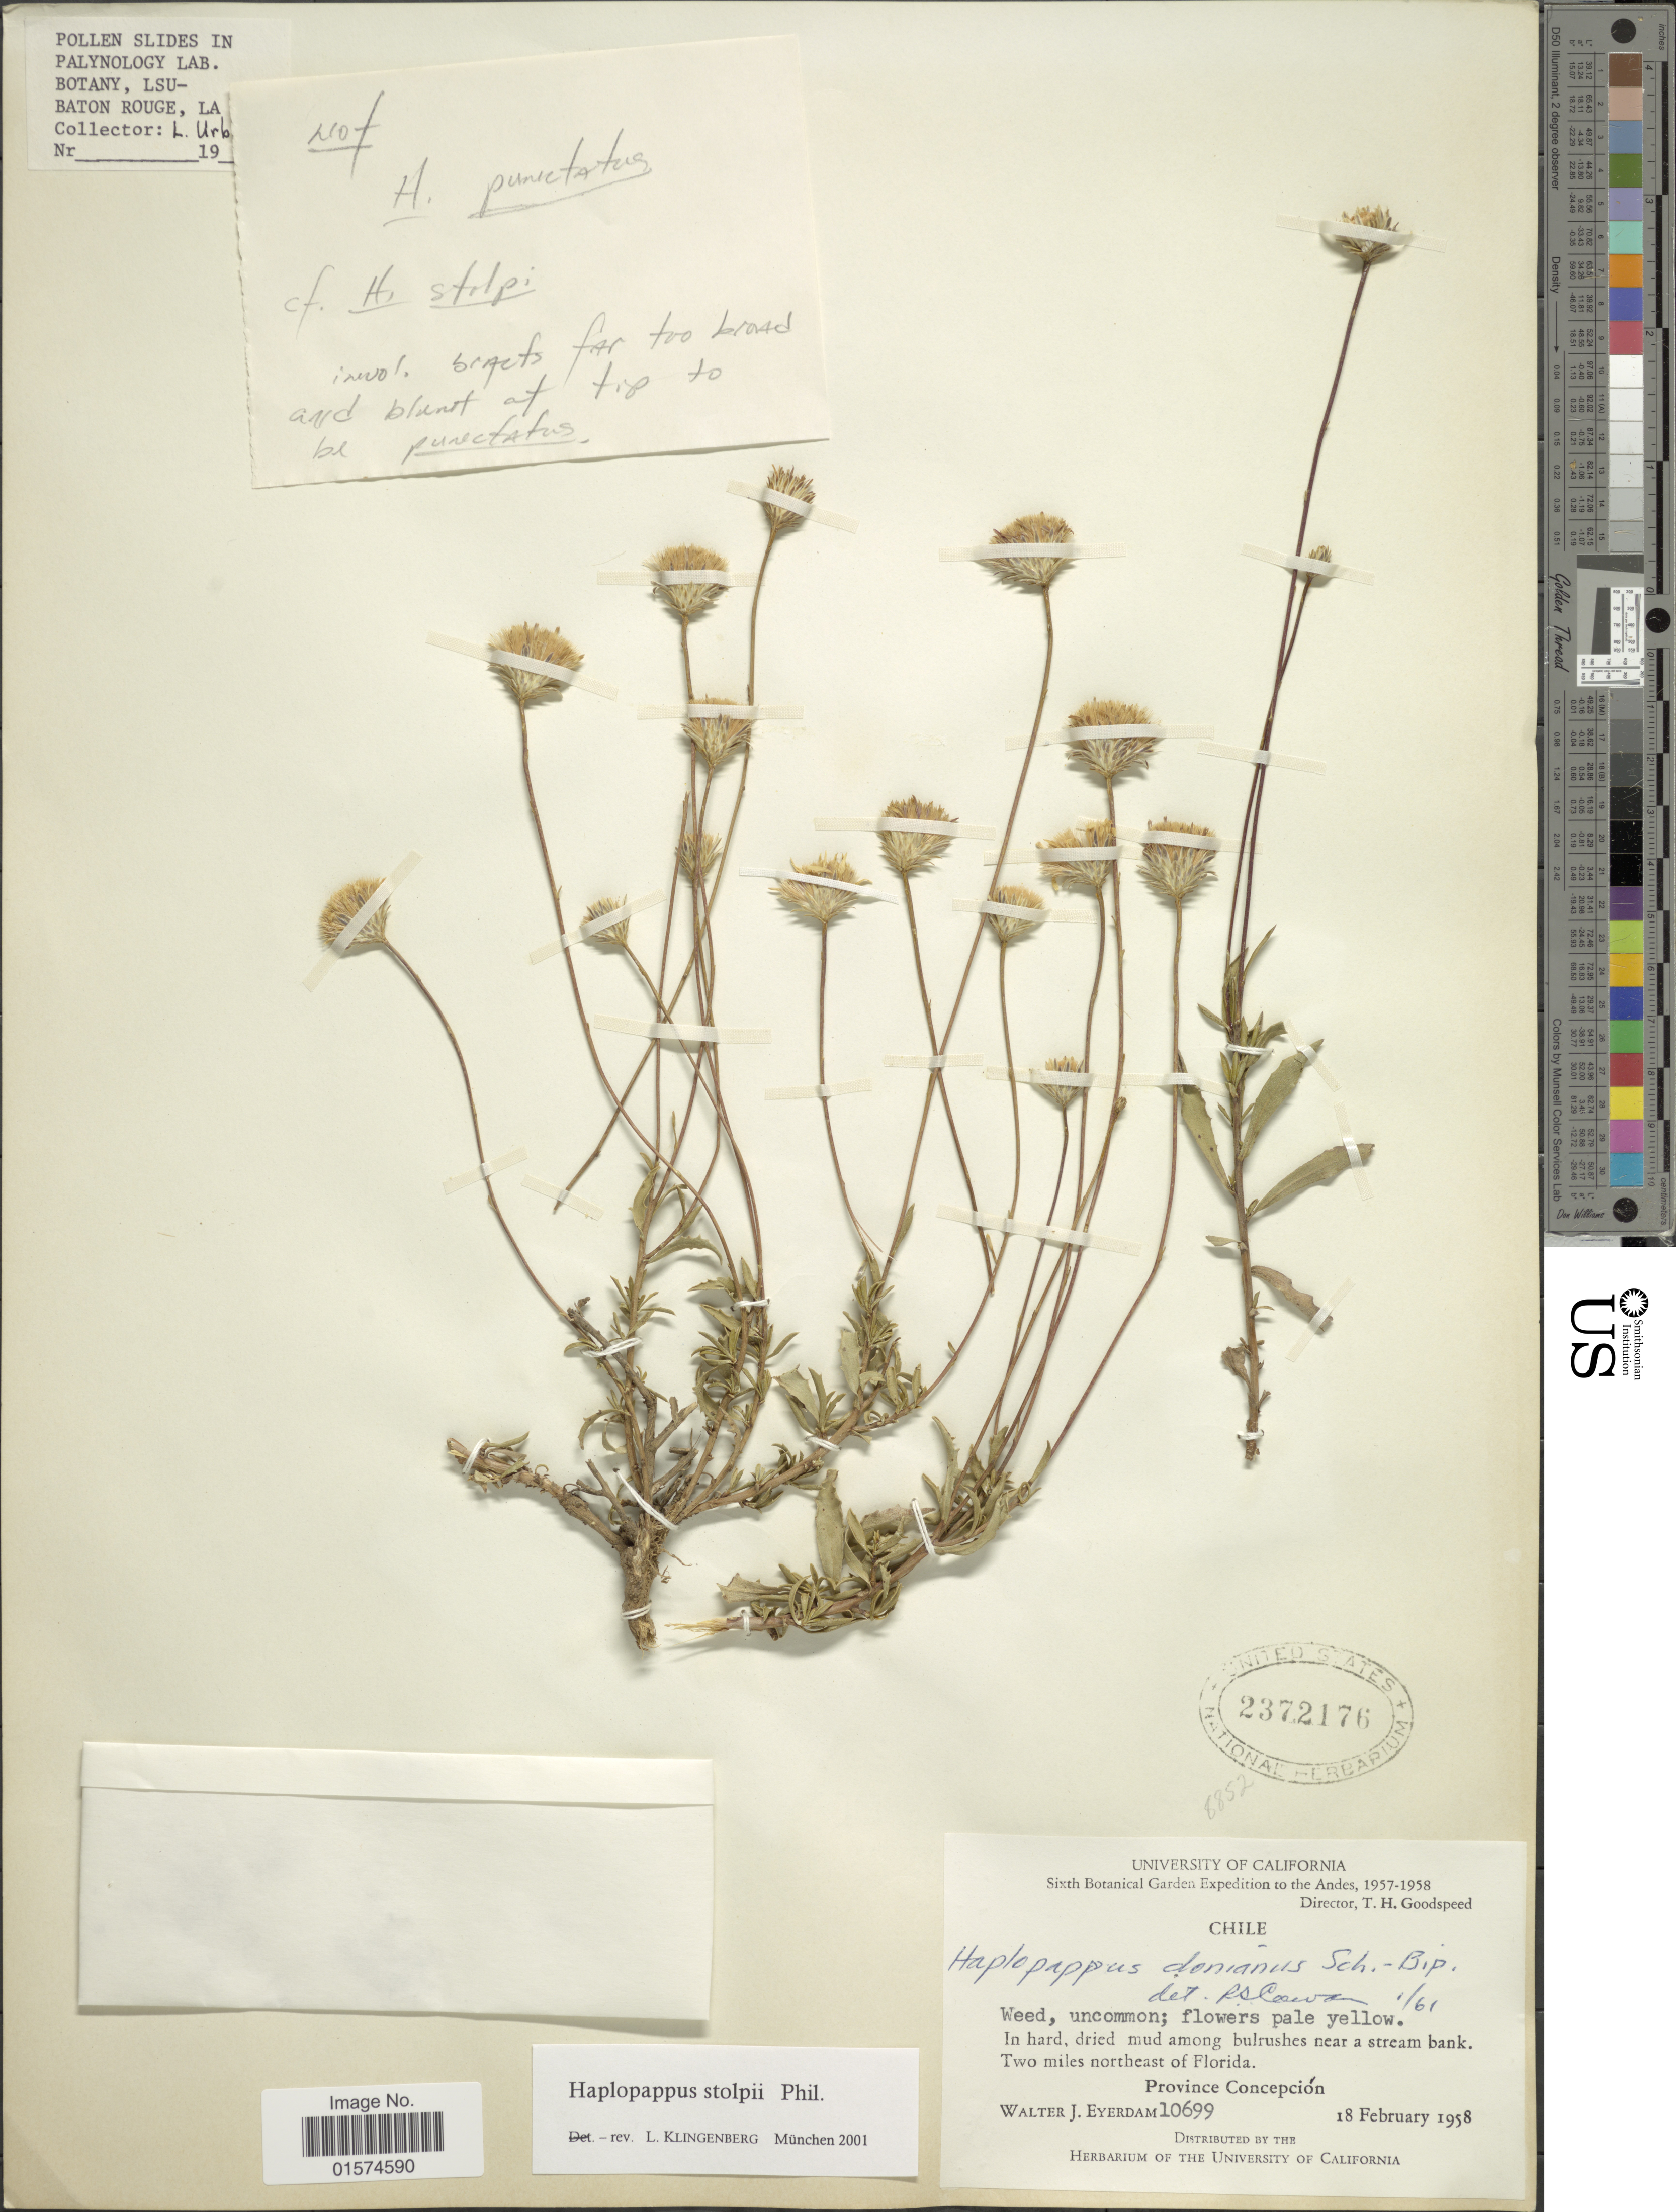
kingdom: Plantae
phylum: Tracheophyta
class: Magnoliopsida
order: Asterales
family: Asteraceae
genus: Haplopappus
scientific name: Haplopappus stolpi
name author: Phil.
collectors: W. J. Eyerdam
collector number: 10699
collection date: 1958-02-18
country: Chile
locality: In hard, dried mud among bulrushes near a stream bank, Two miles northeast of Florida, Province Concepción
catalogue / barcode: US 2372176